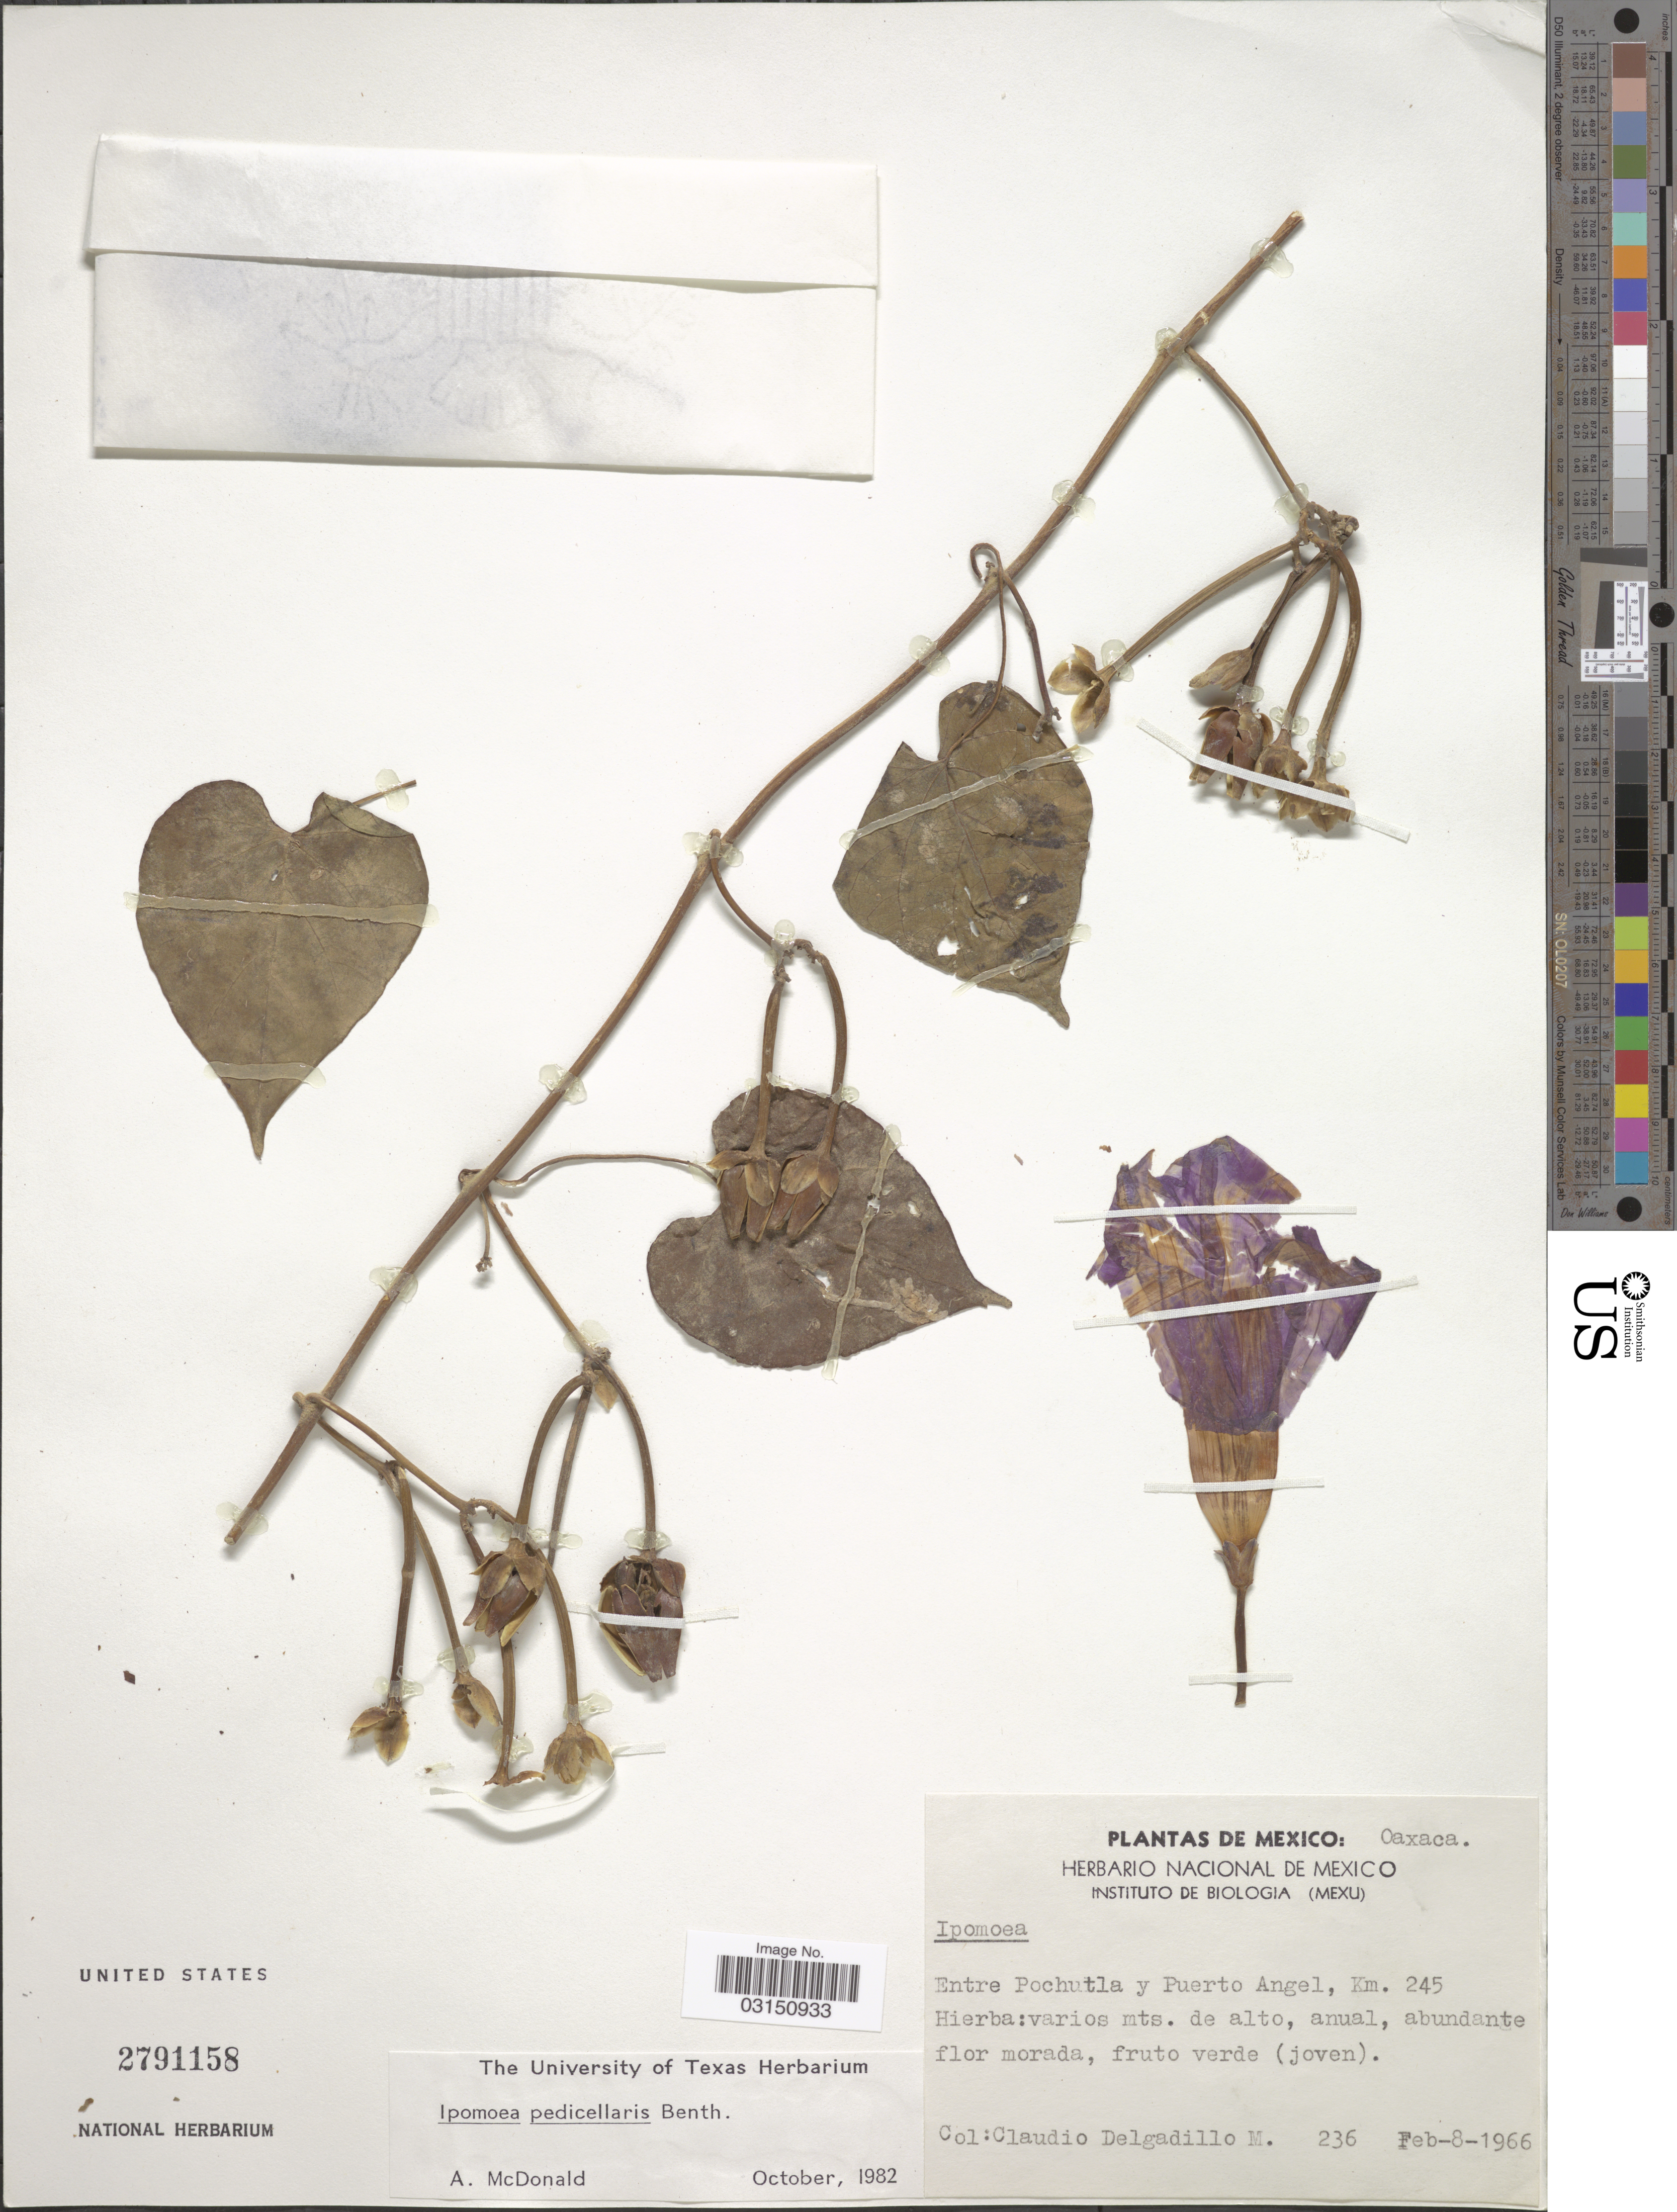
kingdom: Plantae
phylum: Tracheophyta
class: Magnoliopsida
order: Solanales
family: Convolvulaceae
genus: Ipomoea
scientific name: Ipomoea pedicellaris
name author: Benth.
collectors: C. Delgadillo-m.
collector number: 236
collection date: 1966-02-08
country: Mexico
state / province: Oaxaca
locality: Entre Pochutla y Puerto Angel, Km. 245.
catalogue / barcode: US 2791158